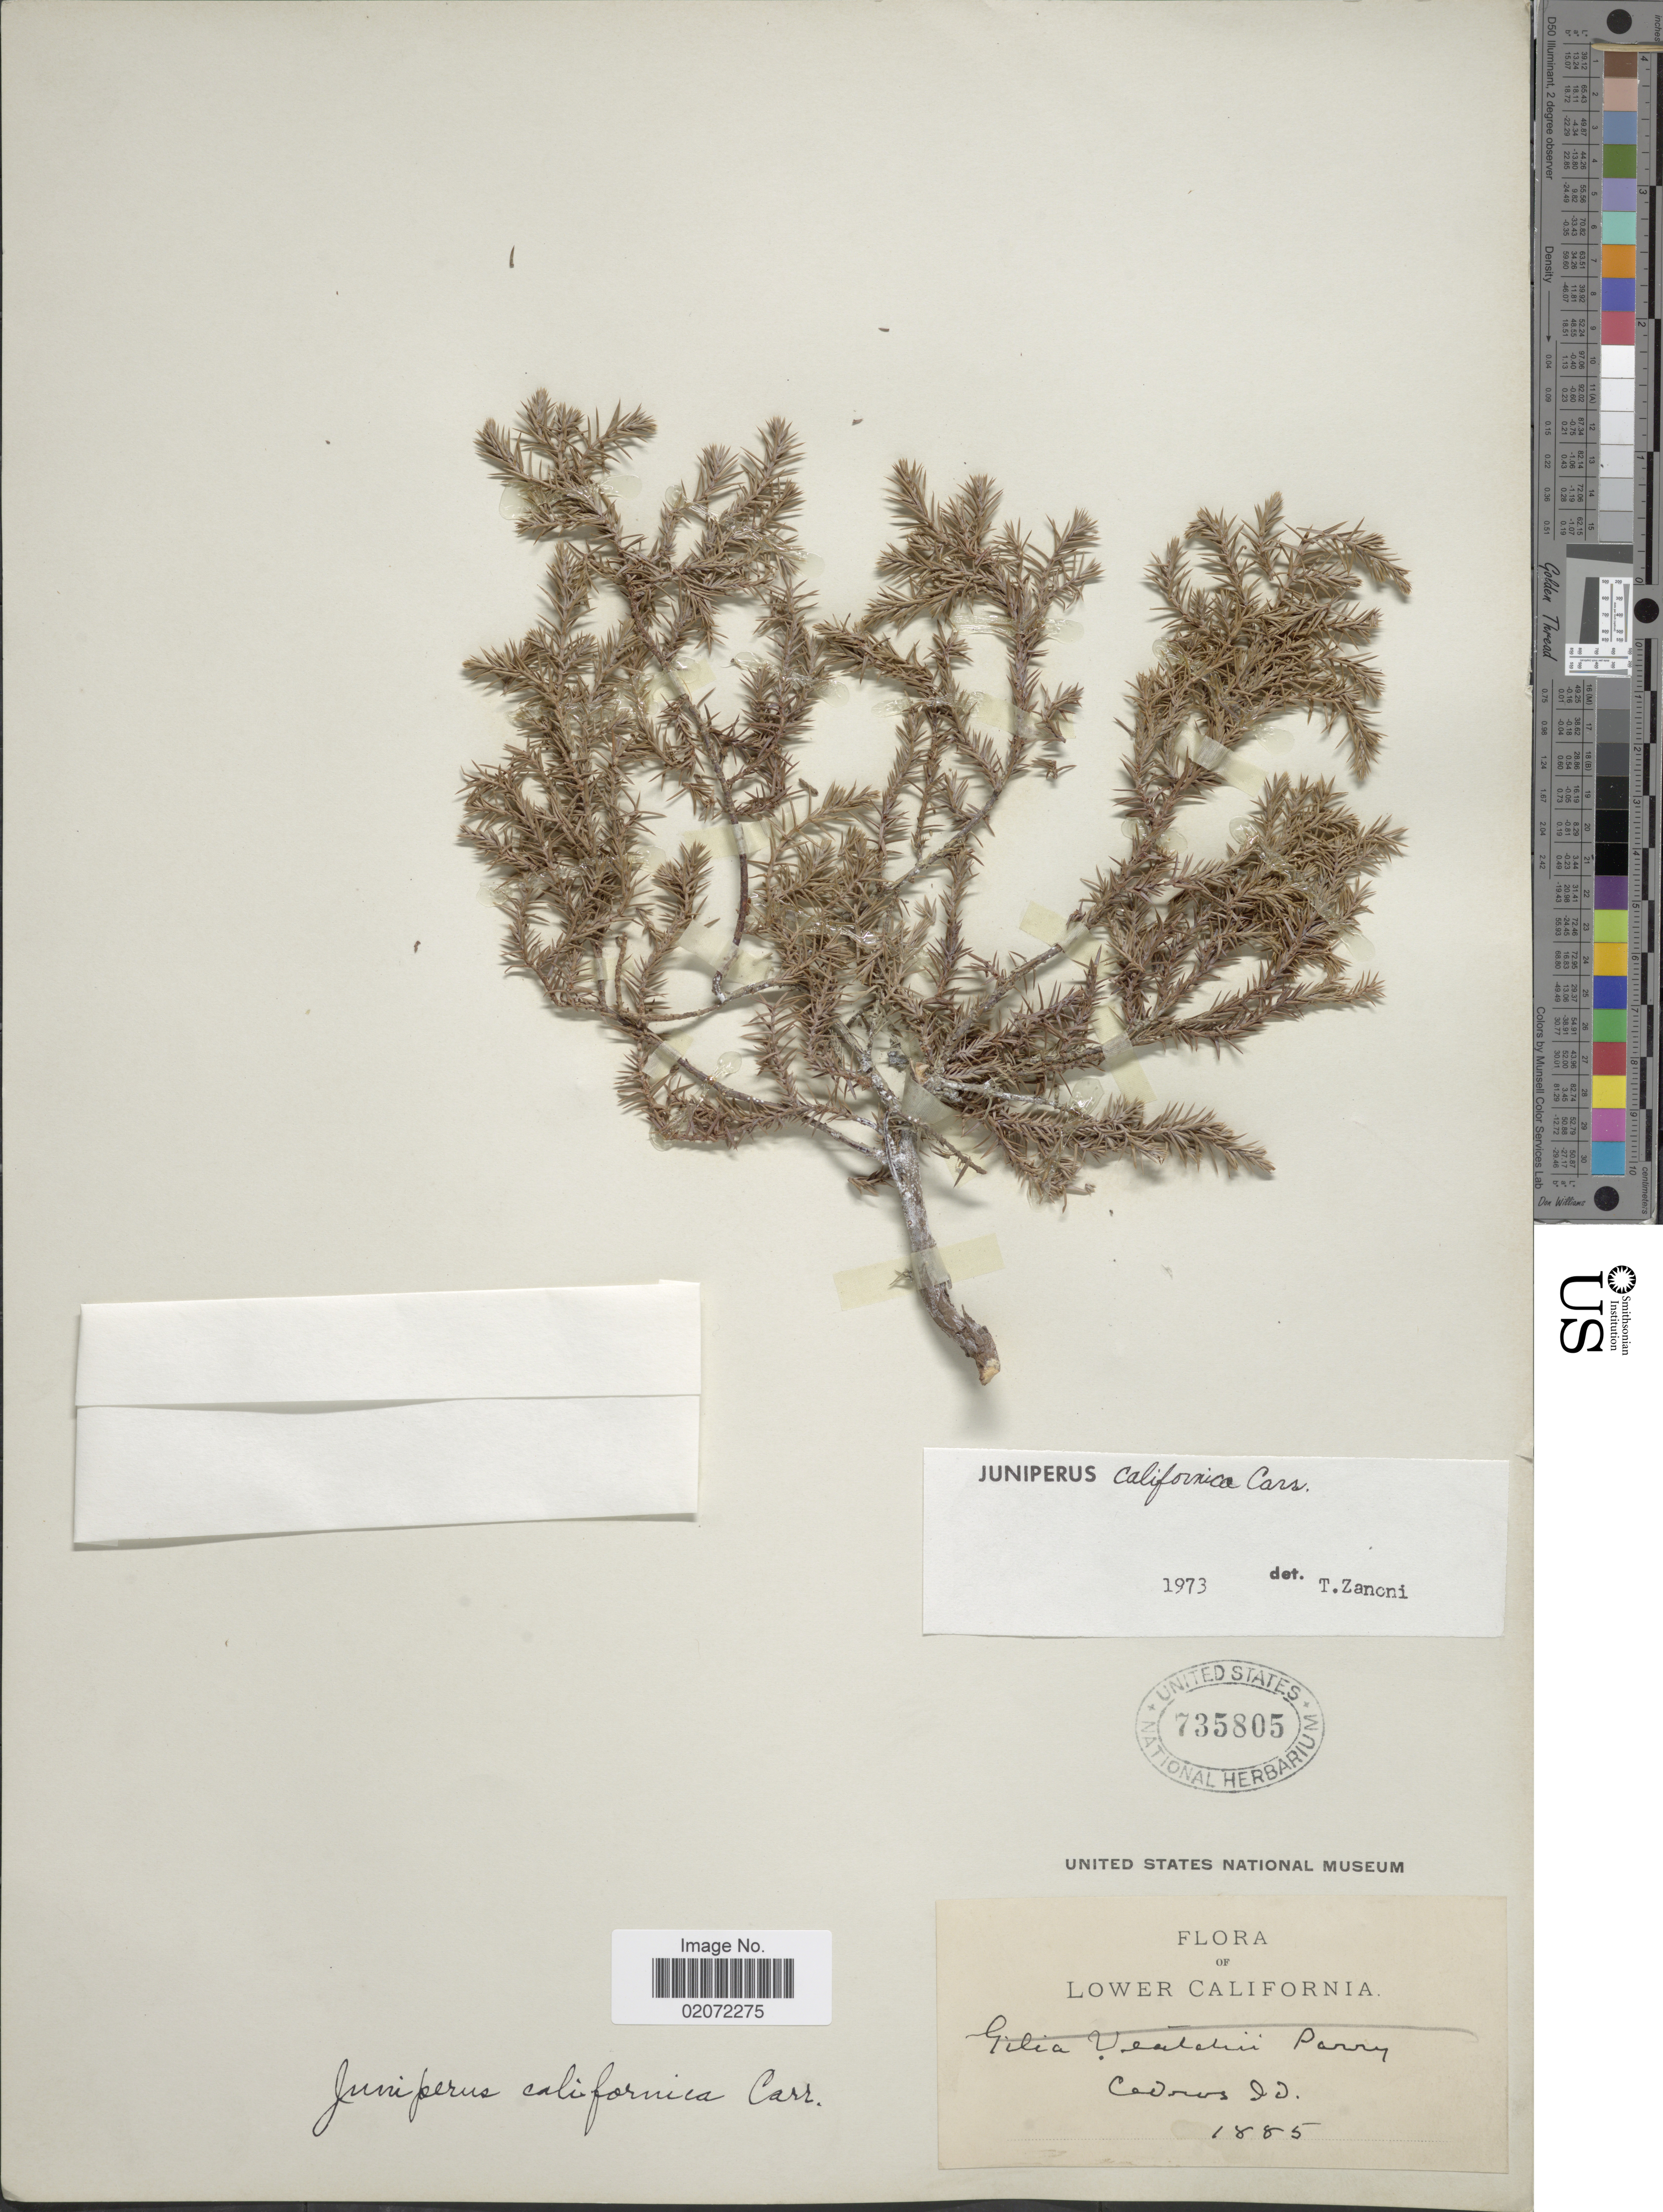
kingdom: Plantae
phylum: Tracheophyta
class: Pinopsida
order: Pinales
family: Cupressaceae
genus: Juniperus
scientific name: Juniperus californica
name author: Carrière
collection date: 1885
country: Mexico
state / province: Baja California Norte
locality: Lower California. Cedros.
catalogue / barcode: US 735805